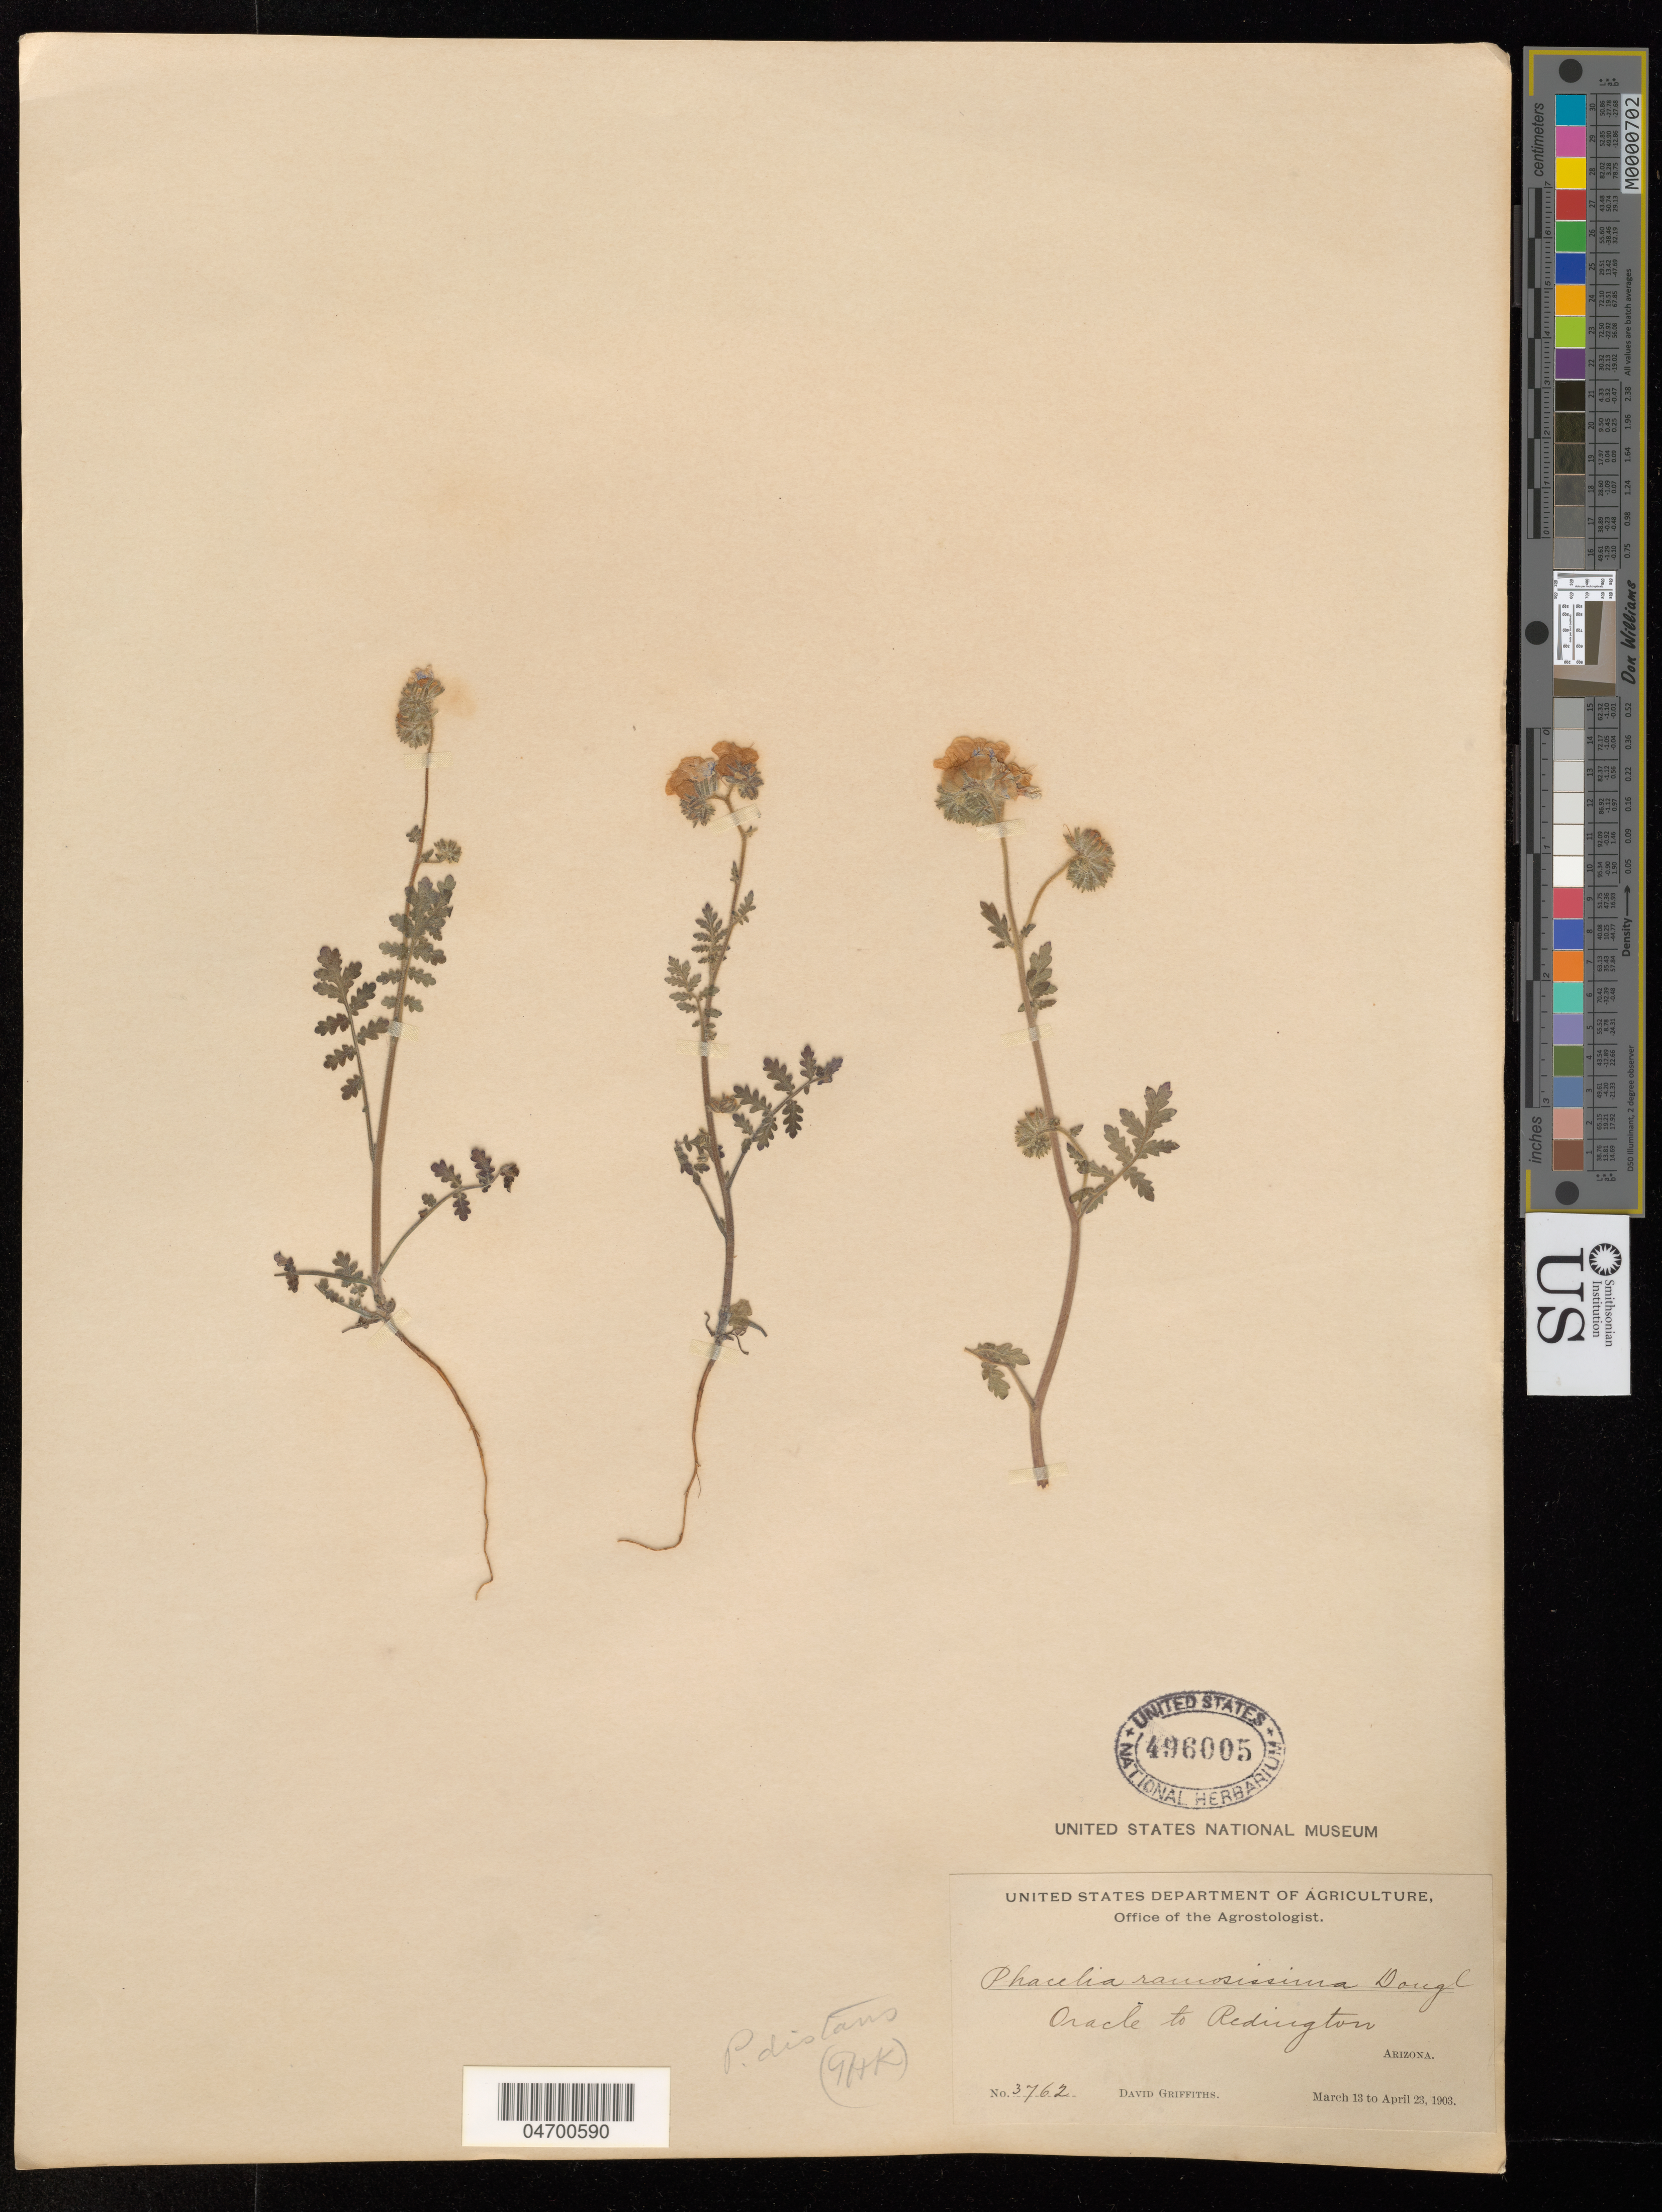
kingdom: Plantae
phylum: Tracheophyta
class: Magnoliopsida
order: Boraginales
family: Hydrophyllaceae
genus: Phacelia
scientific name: Phacelia ramosissima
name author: Douglas ex Lehm.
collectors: D. Griffiths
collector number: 3762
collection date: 1903-03-13/1903-04-23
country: United States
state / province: Arizona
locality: Oracle to Redington.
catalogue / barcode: US 496005